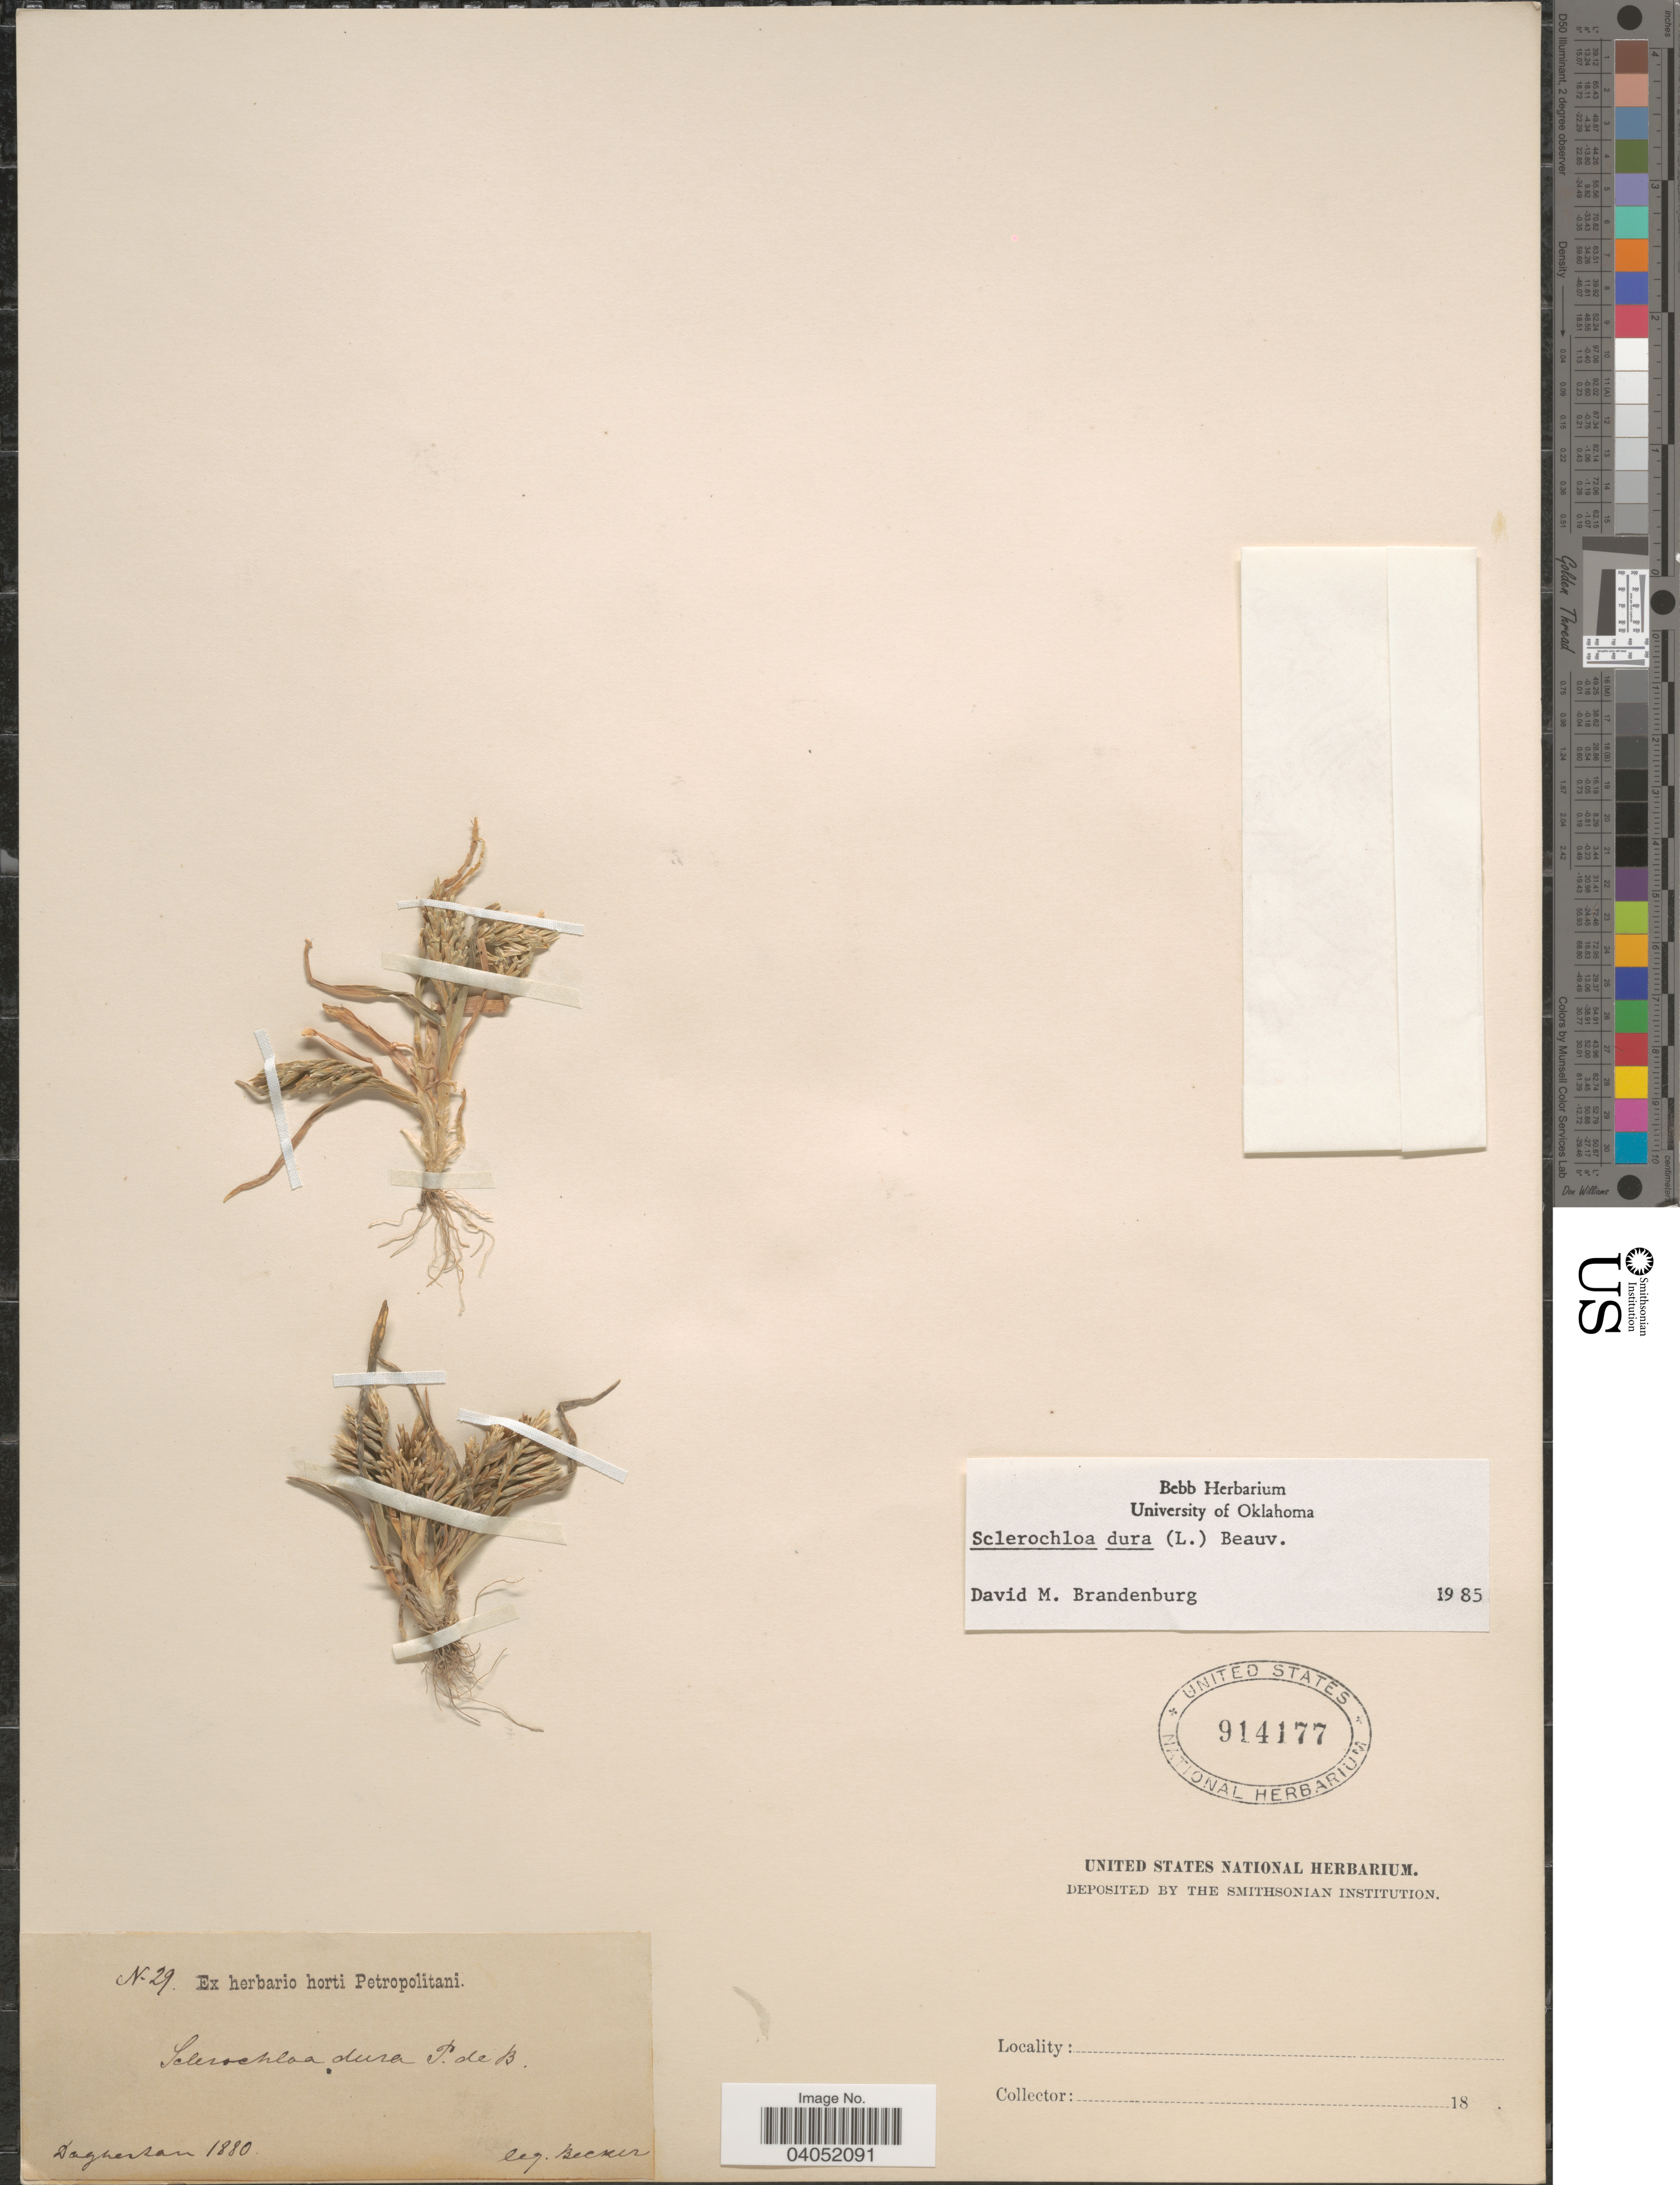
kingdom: Plantae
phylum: Tracheophyta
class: Liliopsida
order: Poales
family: Poaceae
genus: Sclerochloa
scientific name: Sclerochloa dura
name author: (L.) P. Beauv.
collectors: -. Becker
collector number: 29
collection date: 1880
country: Russian Federation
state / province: Dagestan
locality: Daghestan.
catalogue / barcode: US 914177